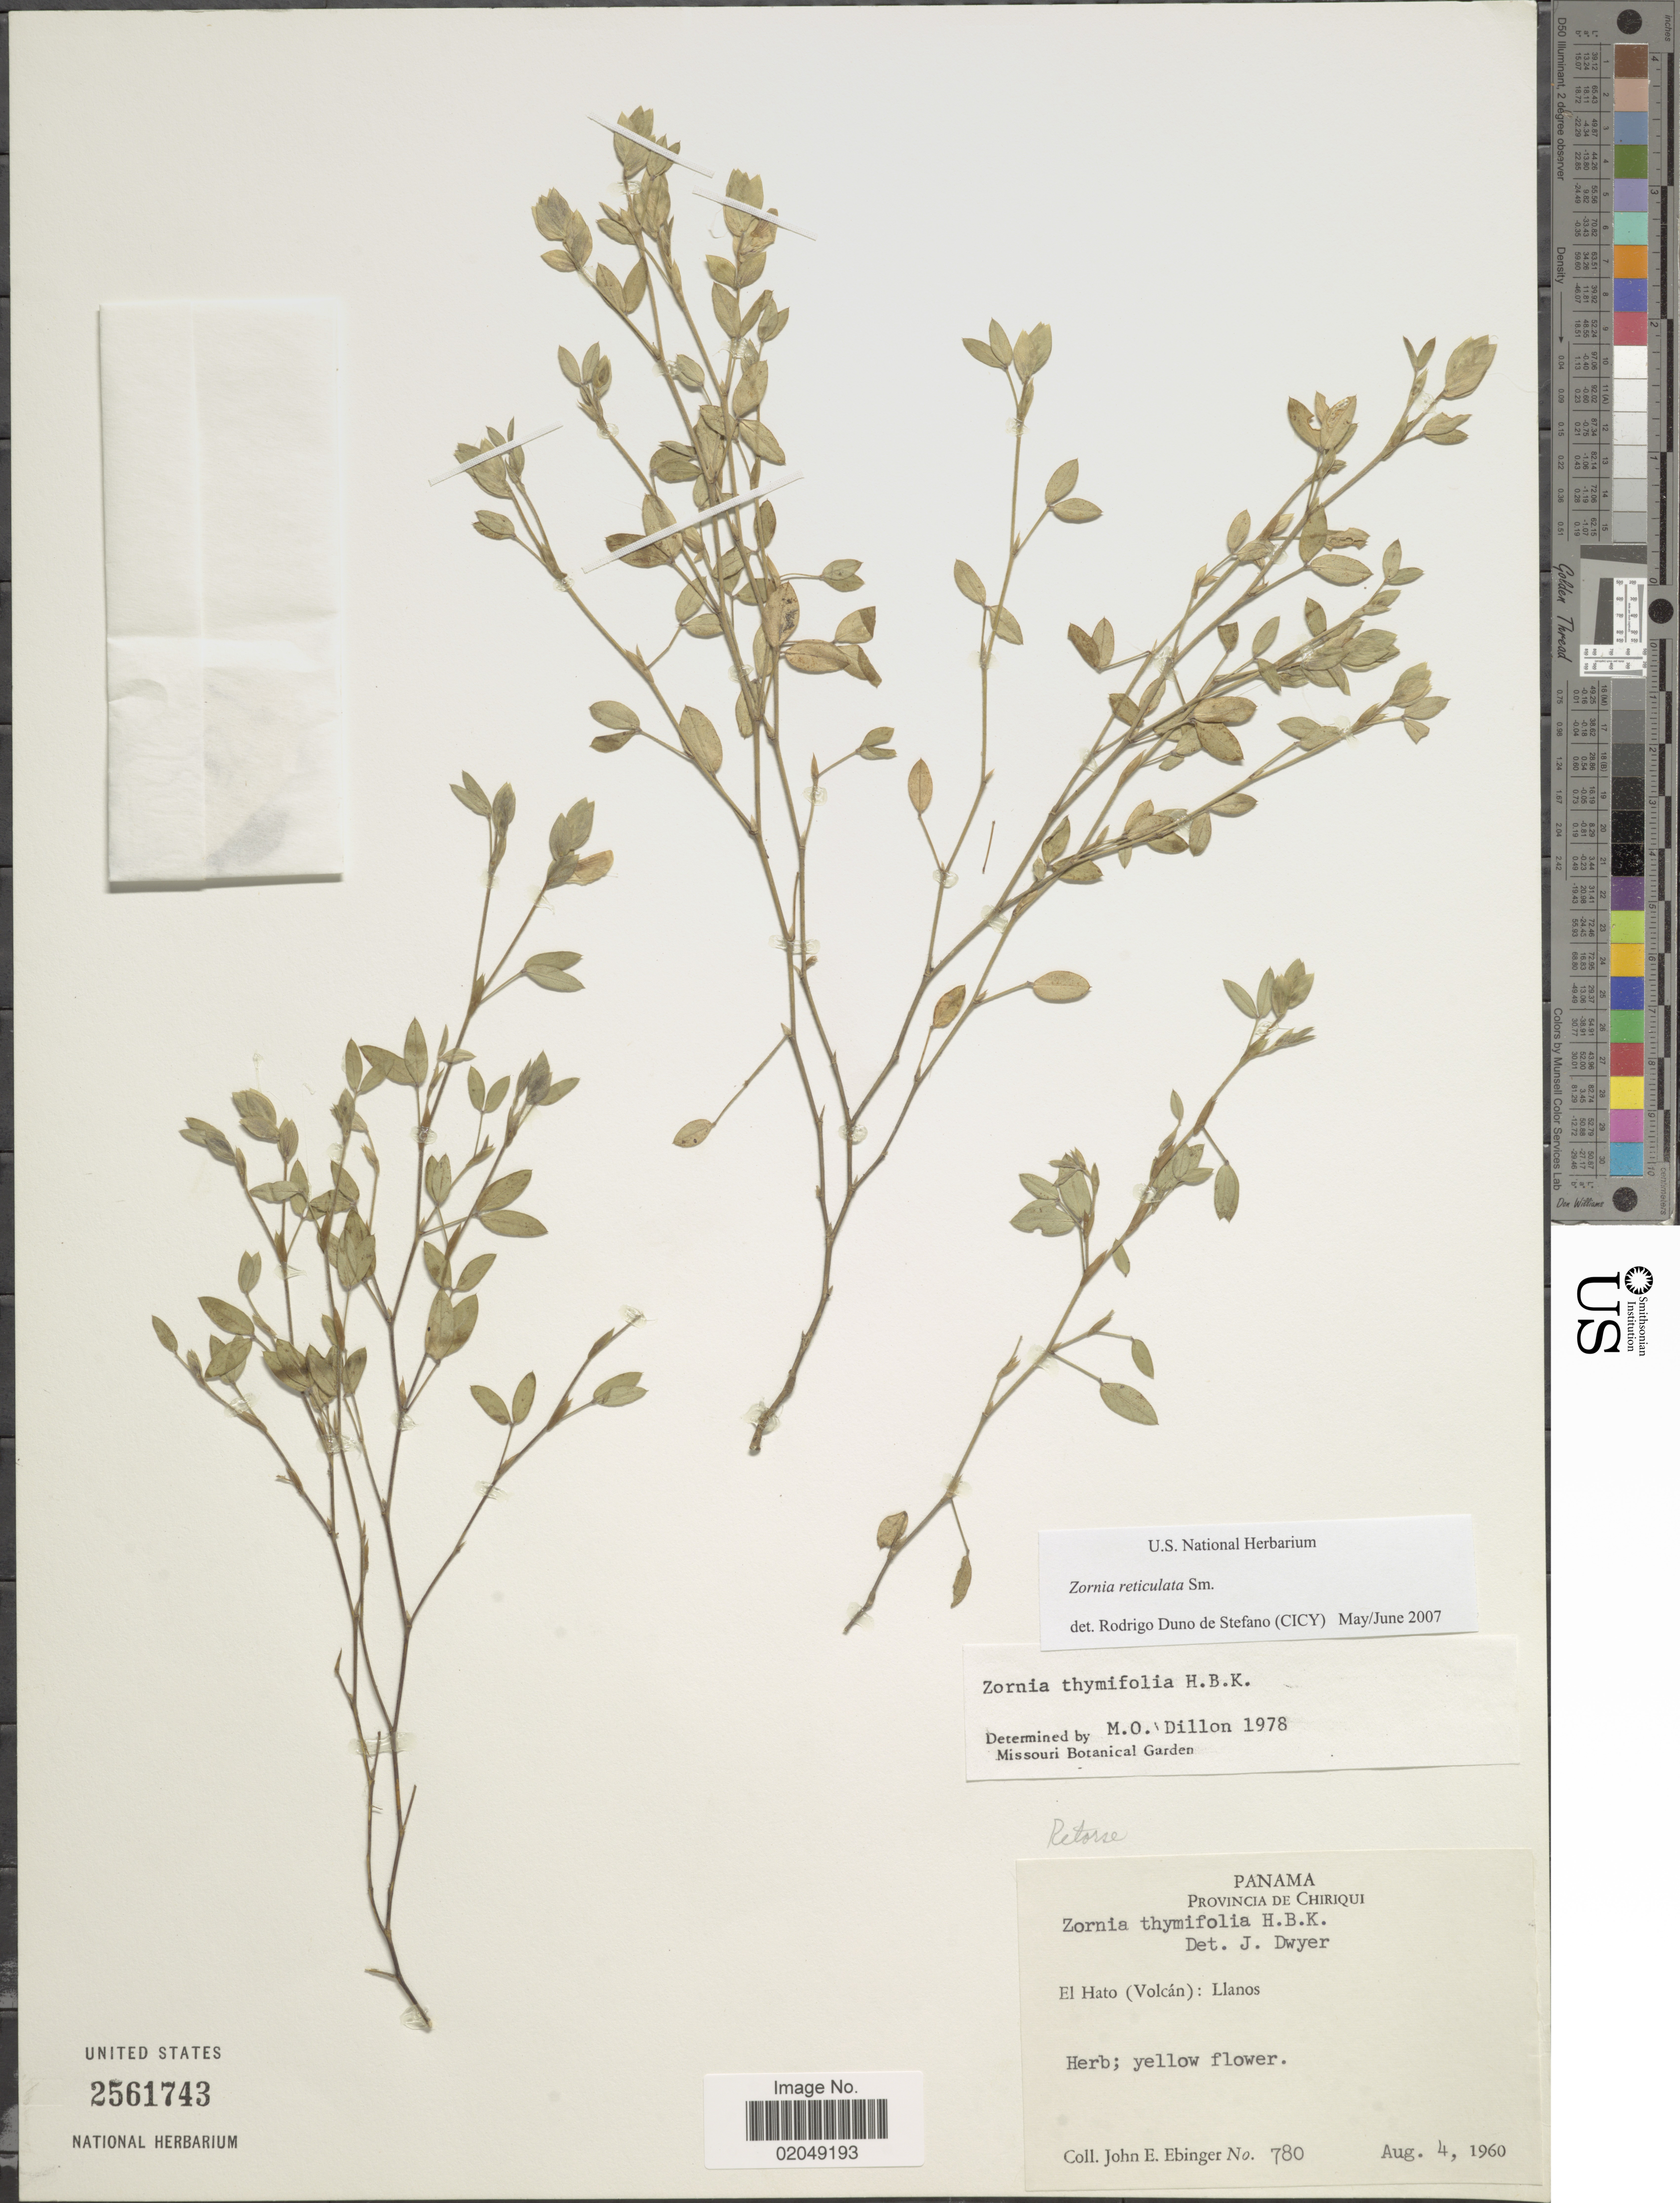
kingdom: Plantae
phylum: Tracheophyta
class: Magnoliopsida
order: Fabales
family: Fabaceae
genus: Zornia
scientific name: Zornia reticulata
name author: Sm.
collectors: J. Ebinger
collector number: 780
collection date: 1960-08-04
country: Panama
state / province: Chiriqui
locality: El hato (Volcan): Llanos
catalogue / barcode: US 2561743